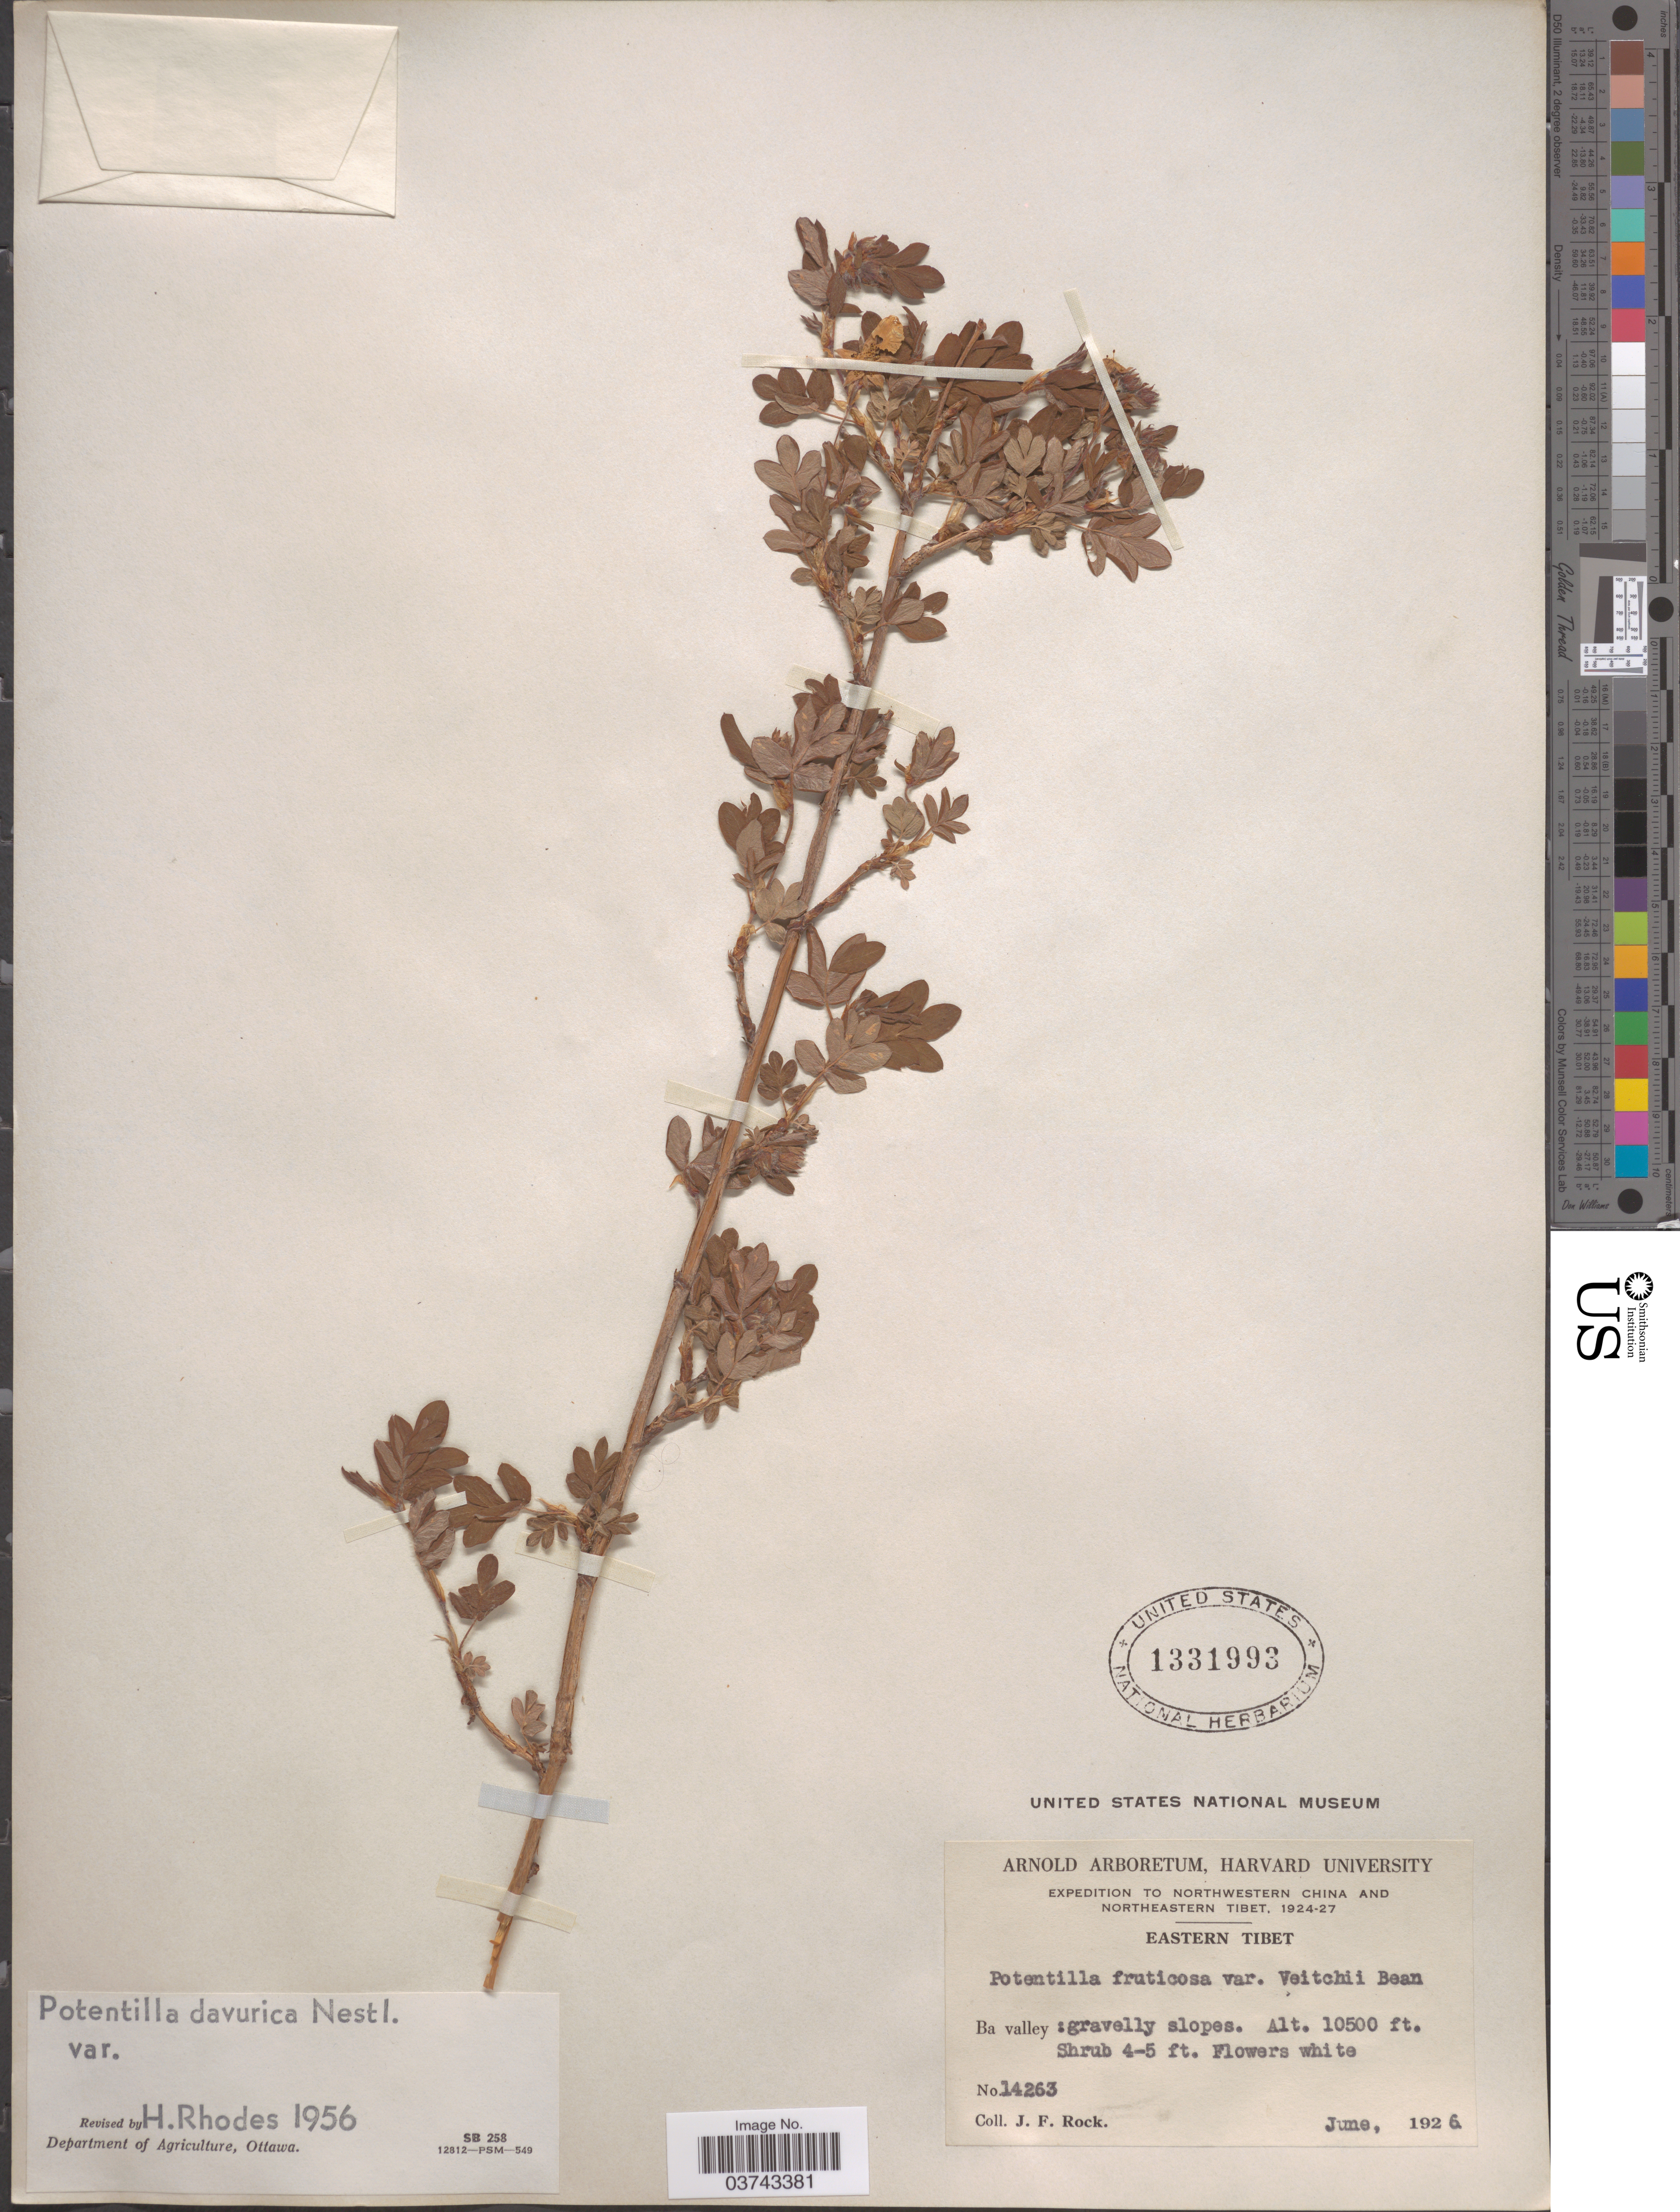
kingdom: Plantae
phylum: Tracheophyta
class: Magnoliopsida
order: Rosales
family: Rosaceae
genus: Dasiphora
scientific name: Dasiphora glabrata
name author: (Willd. ex Schltdl.) Soják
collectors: J. Rock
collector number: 14263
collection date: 1926-06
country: China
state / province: Xizang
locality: Northeastern Tibet. Eastern Tibet. Ba valley.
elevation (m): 3200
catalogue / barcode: US 1331993